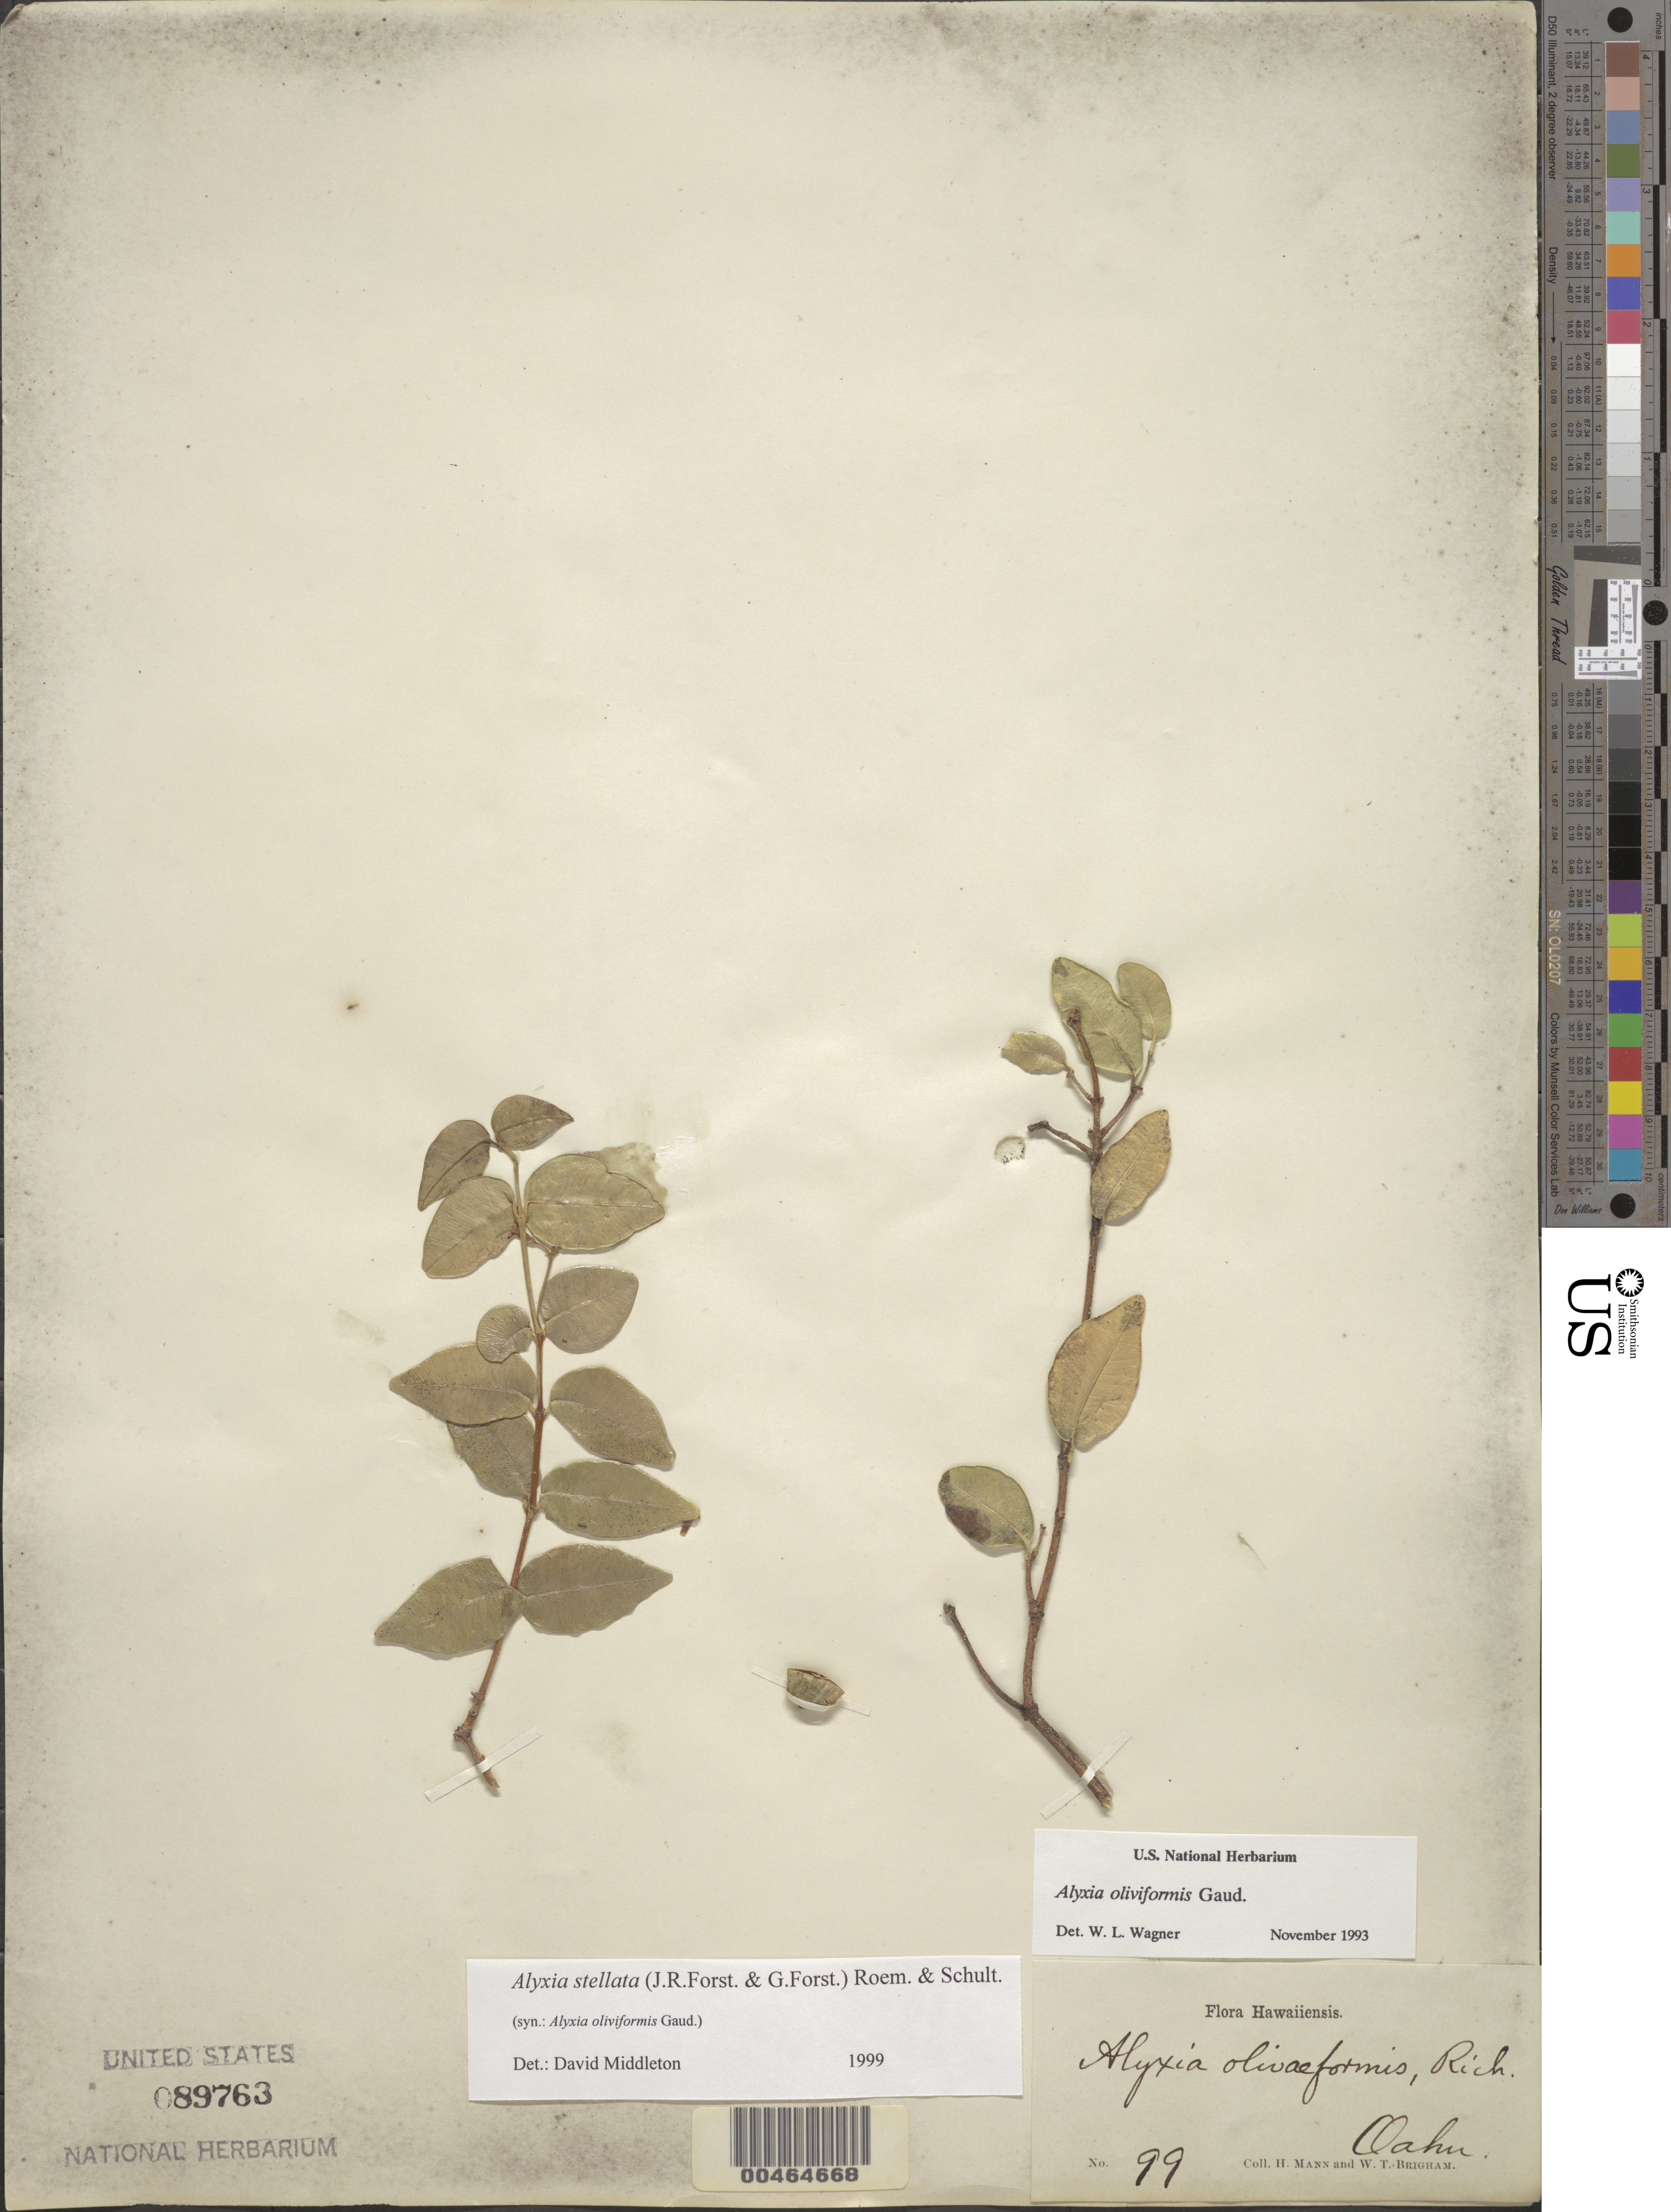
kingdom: Plantae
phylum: Tracheophyta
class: Magnoliopsida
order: Gentianales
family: Apocynaceae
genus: Alyxia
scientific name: Alyxia stellata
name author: (J.R. Forst. & G. Forst.) Roem. & Schult.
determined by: Middleton, D. J.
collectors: H. Mann & W. T. Brigham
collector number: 99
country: United States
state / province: Hawaii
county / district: Honolulu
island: Oahu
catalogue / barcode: US 89763